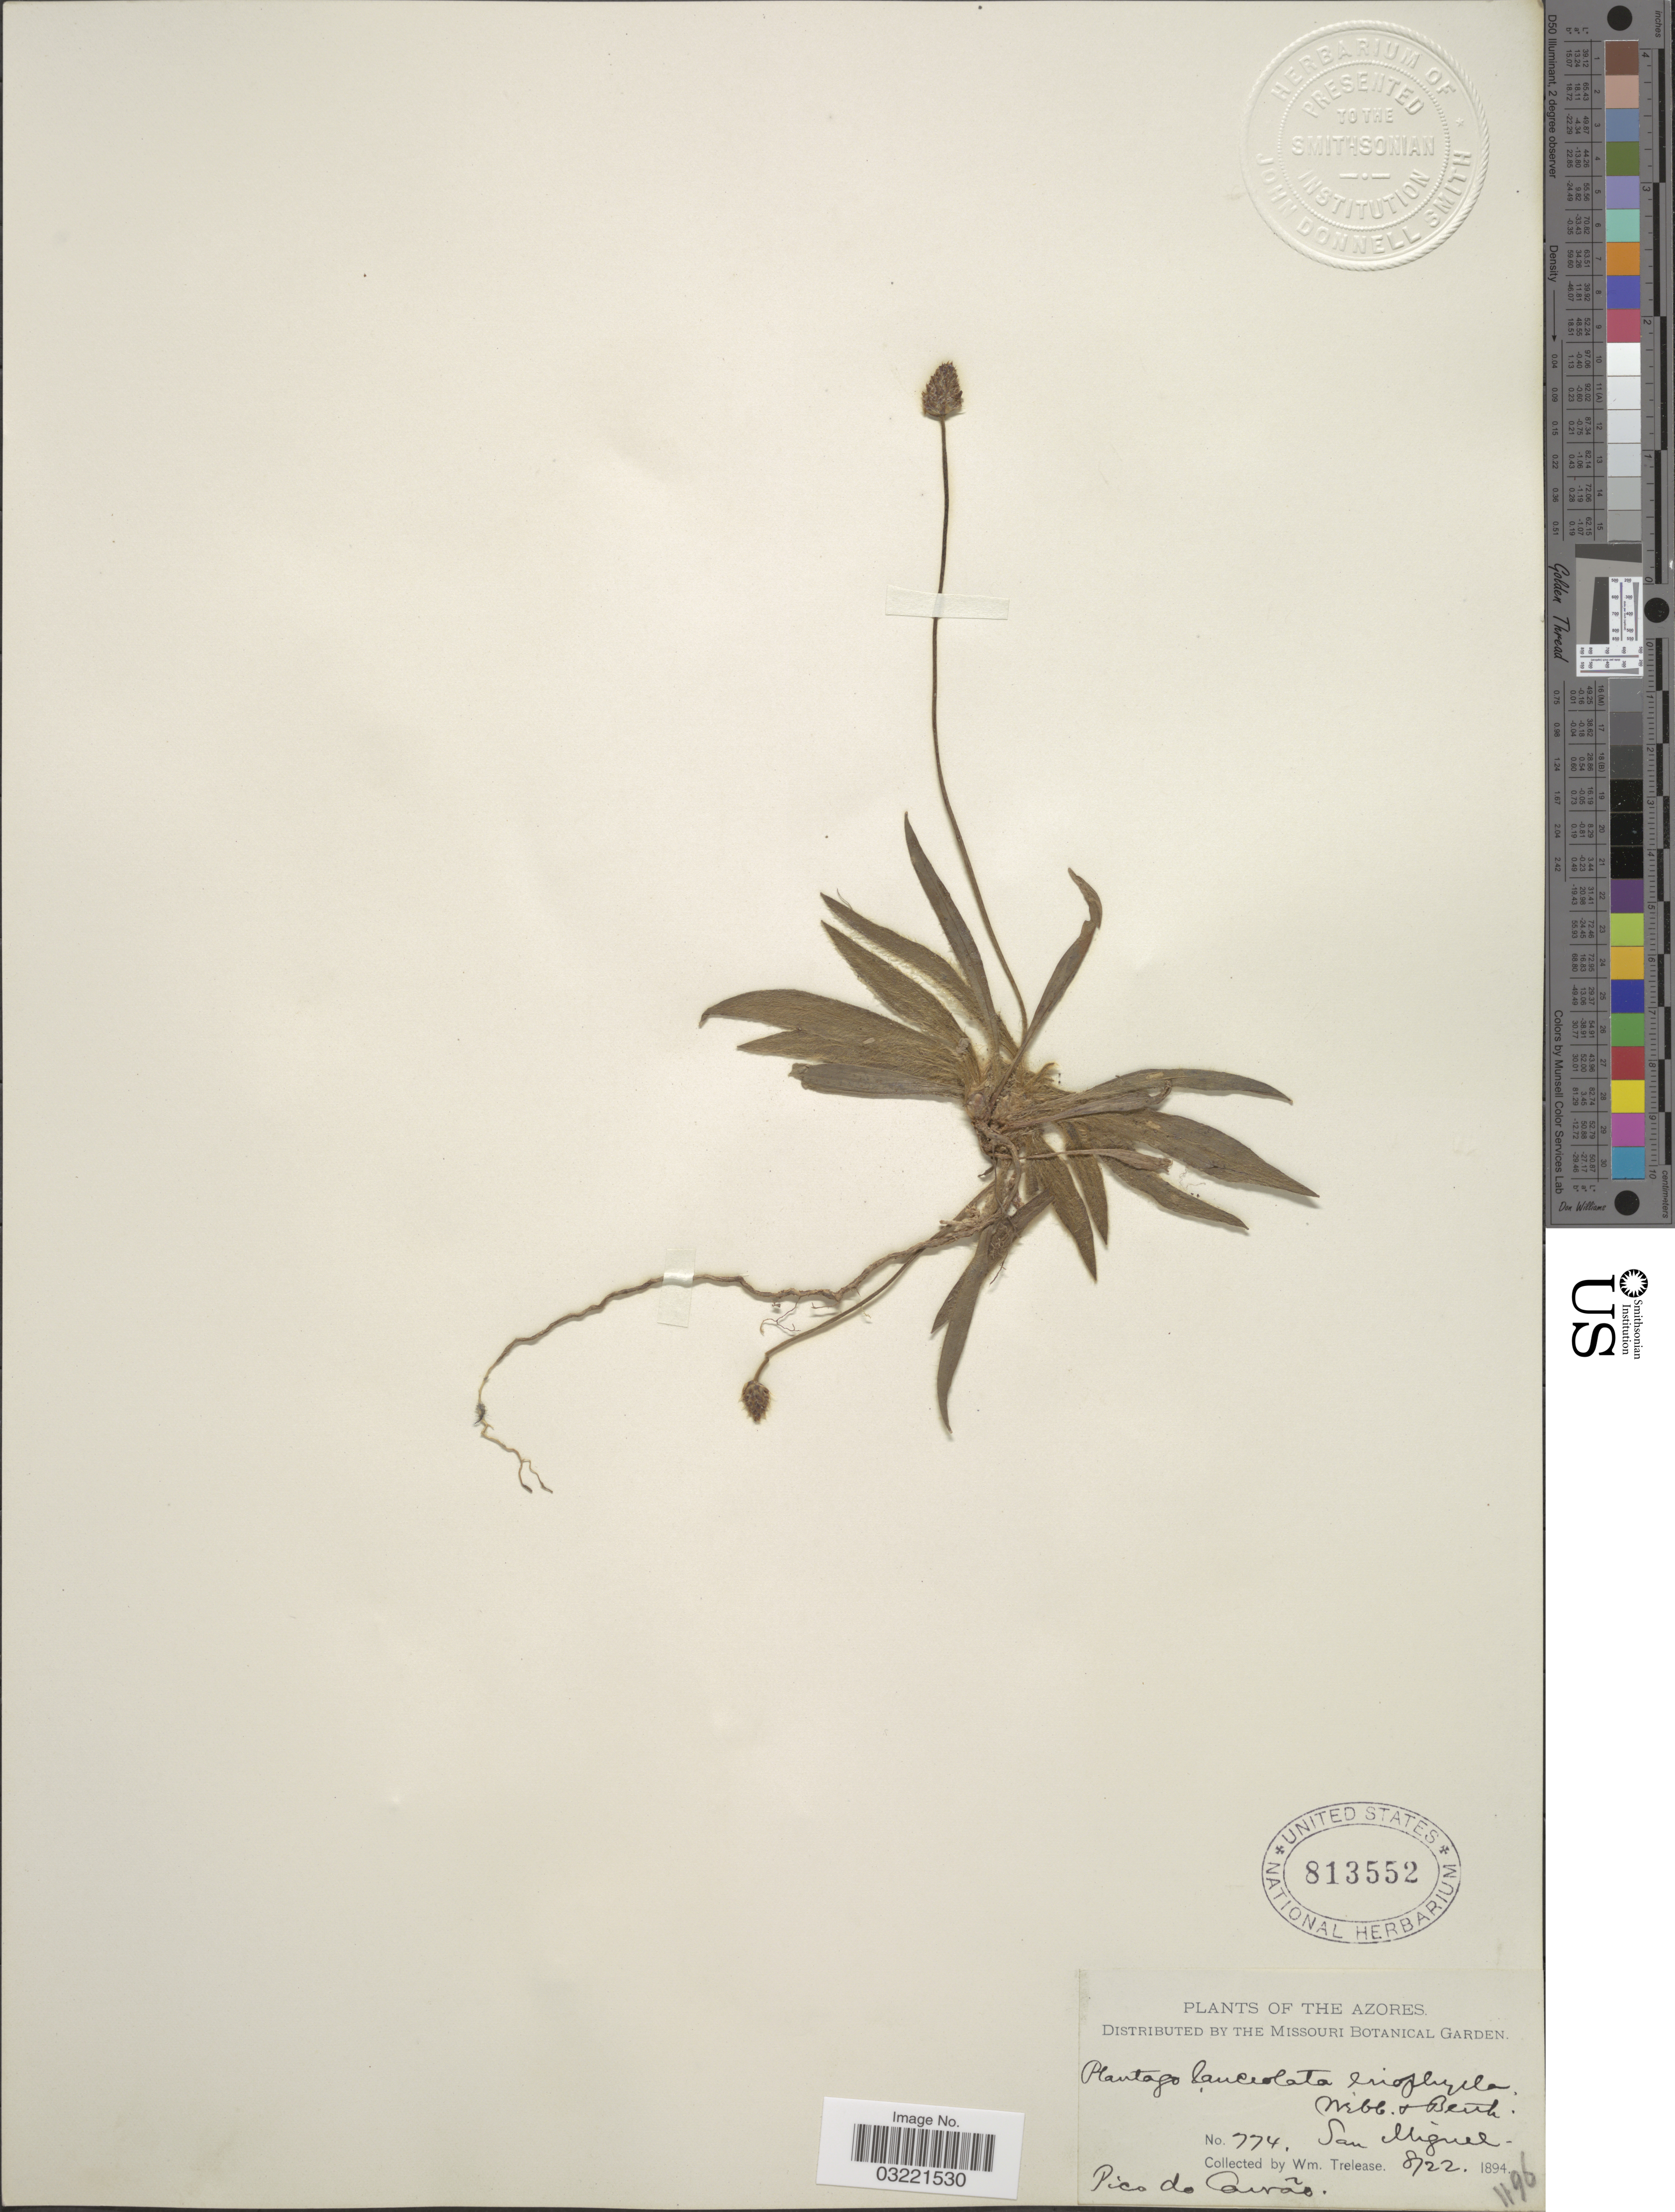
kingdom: Plantae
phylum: Tracheophyta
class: Magnoliopsida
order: Lamiales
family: Plantaginaceae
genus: Plantago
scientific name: Plantago lanceolata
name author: L.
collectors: W. Trelease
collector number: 774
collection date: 1894-08-22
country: Portugal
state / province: Azores (Aut. Reg.)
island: São Miguel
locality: San Miguel. Pico do Cairão [interpreted].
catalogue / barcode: US 813552